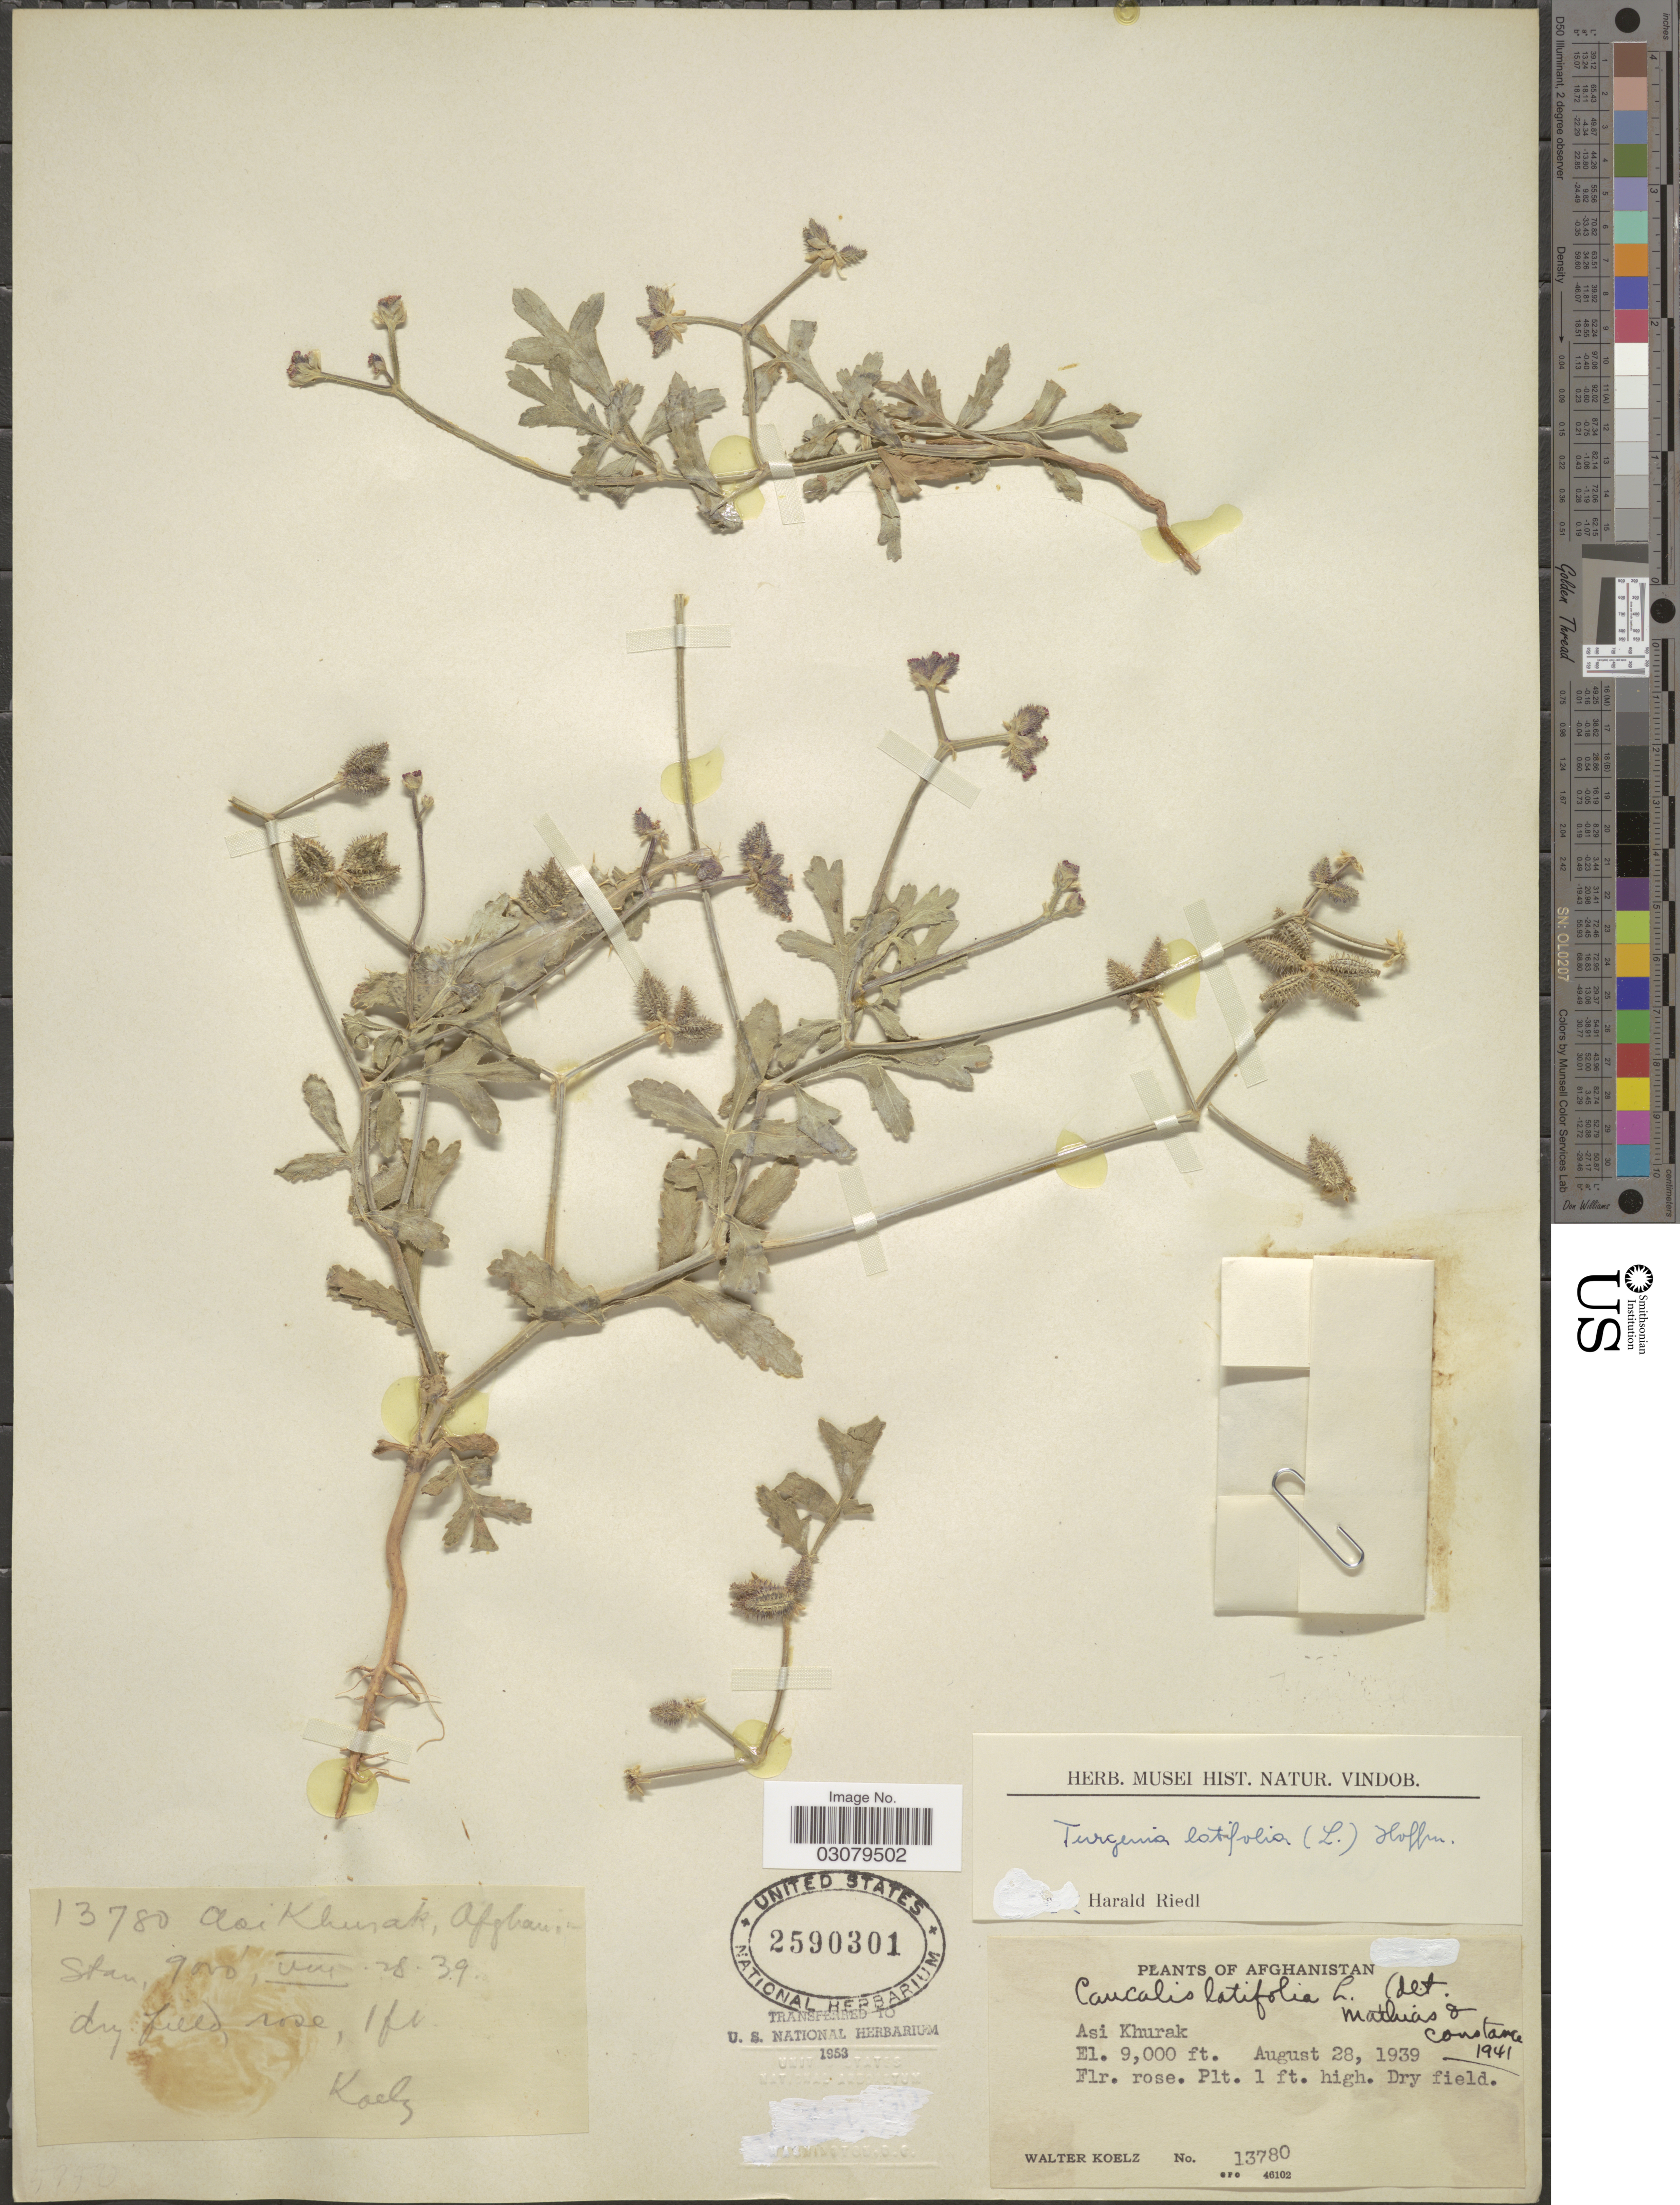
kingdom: Plantae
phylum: Tracheophyta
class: Magnoliopsida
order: Apiales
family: Apiaceae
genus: Turgenia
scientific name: Turgenia latifolia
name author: Hoffm.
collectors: W. N. Koelz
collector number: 13780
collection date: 1939-08-28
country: Afghanistan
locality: Asi Khurak.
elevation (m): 2743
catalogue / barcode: US 2590301